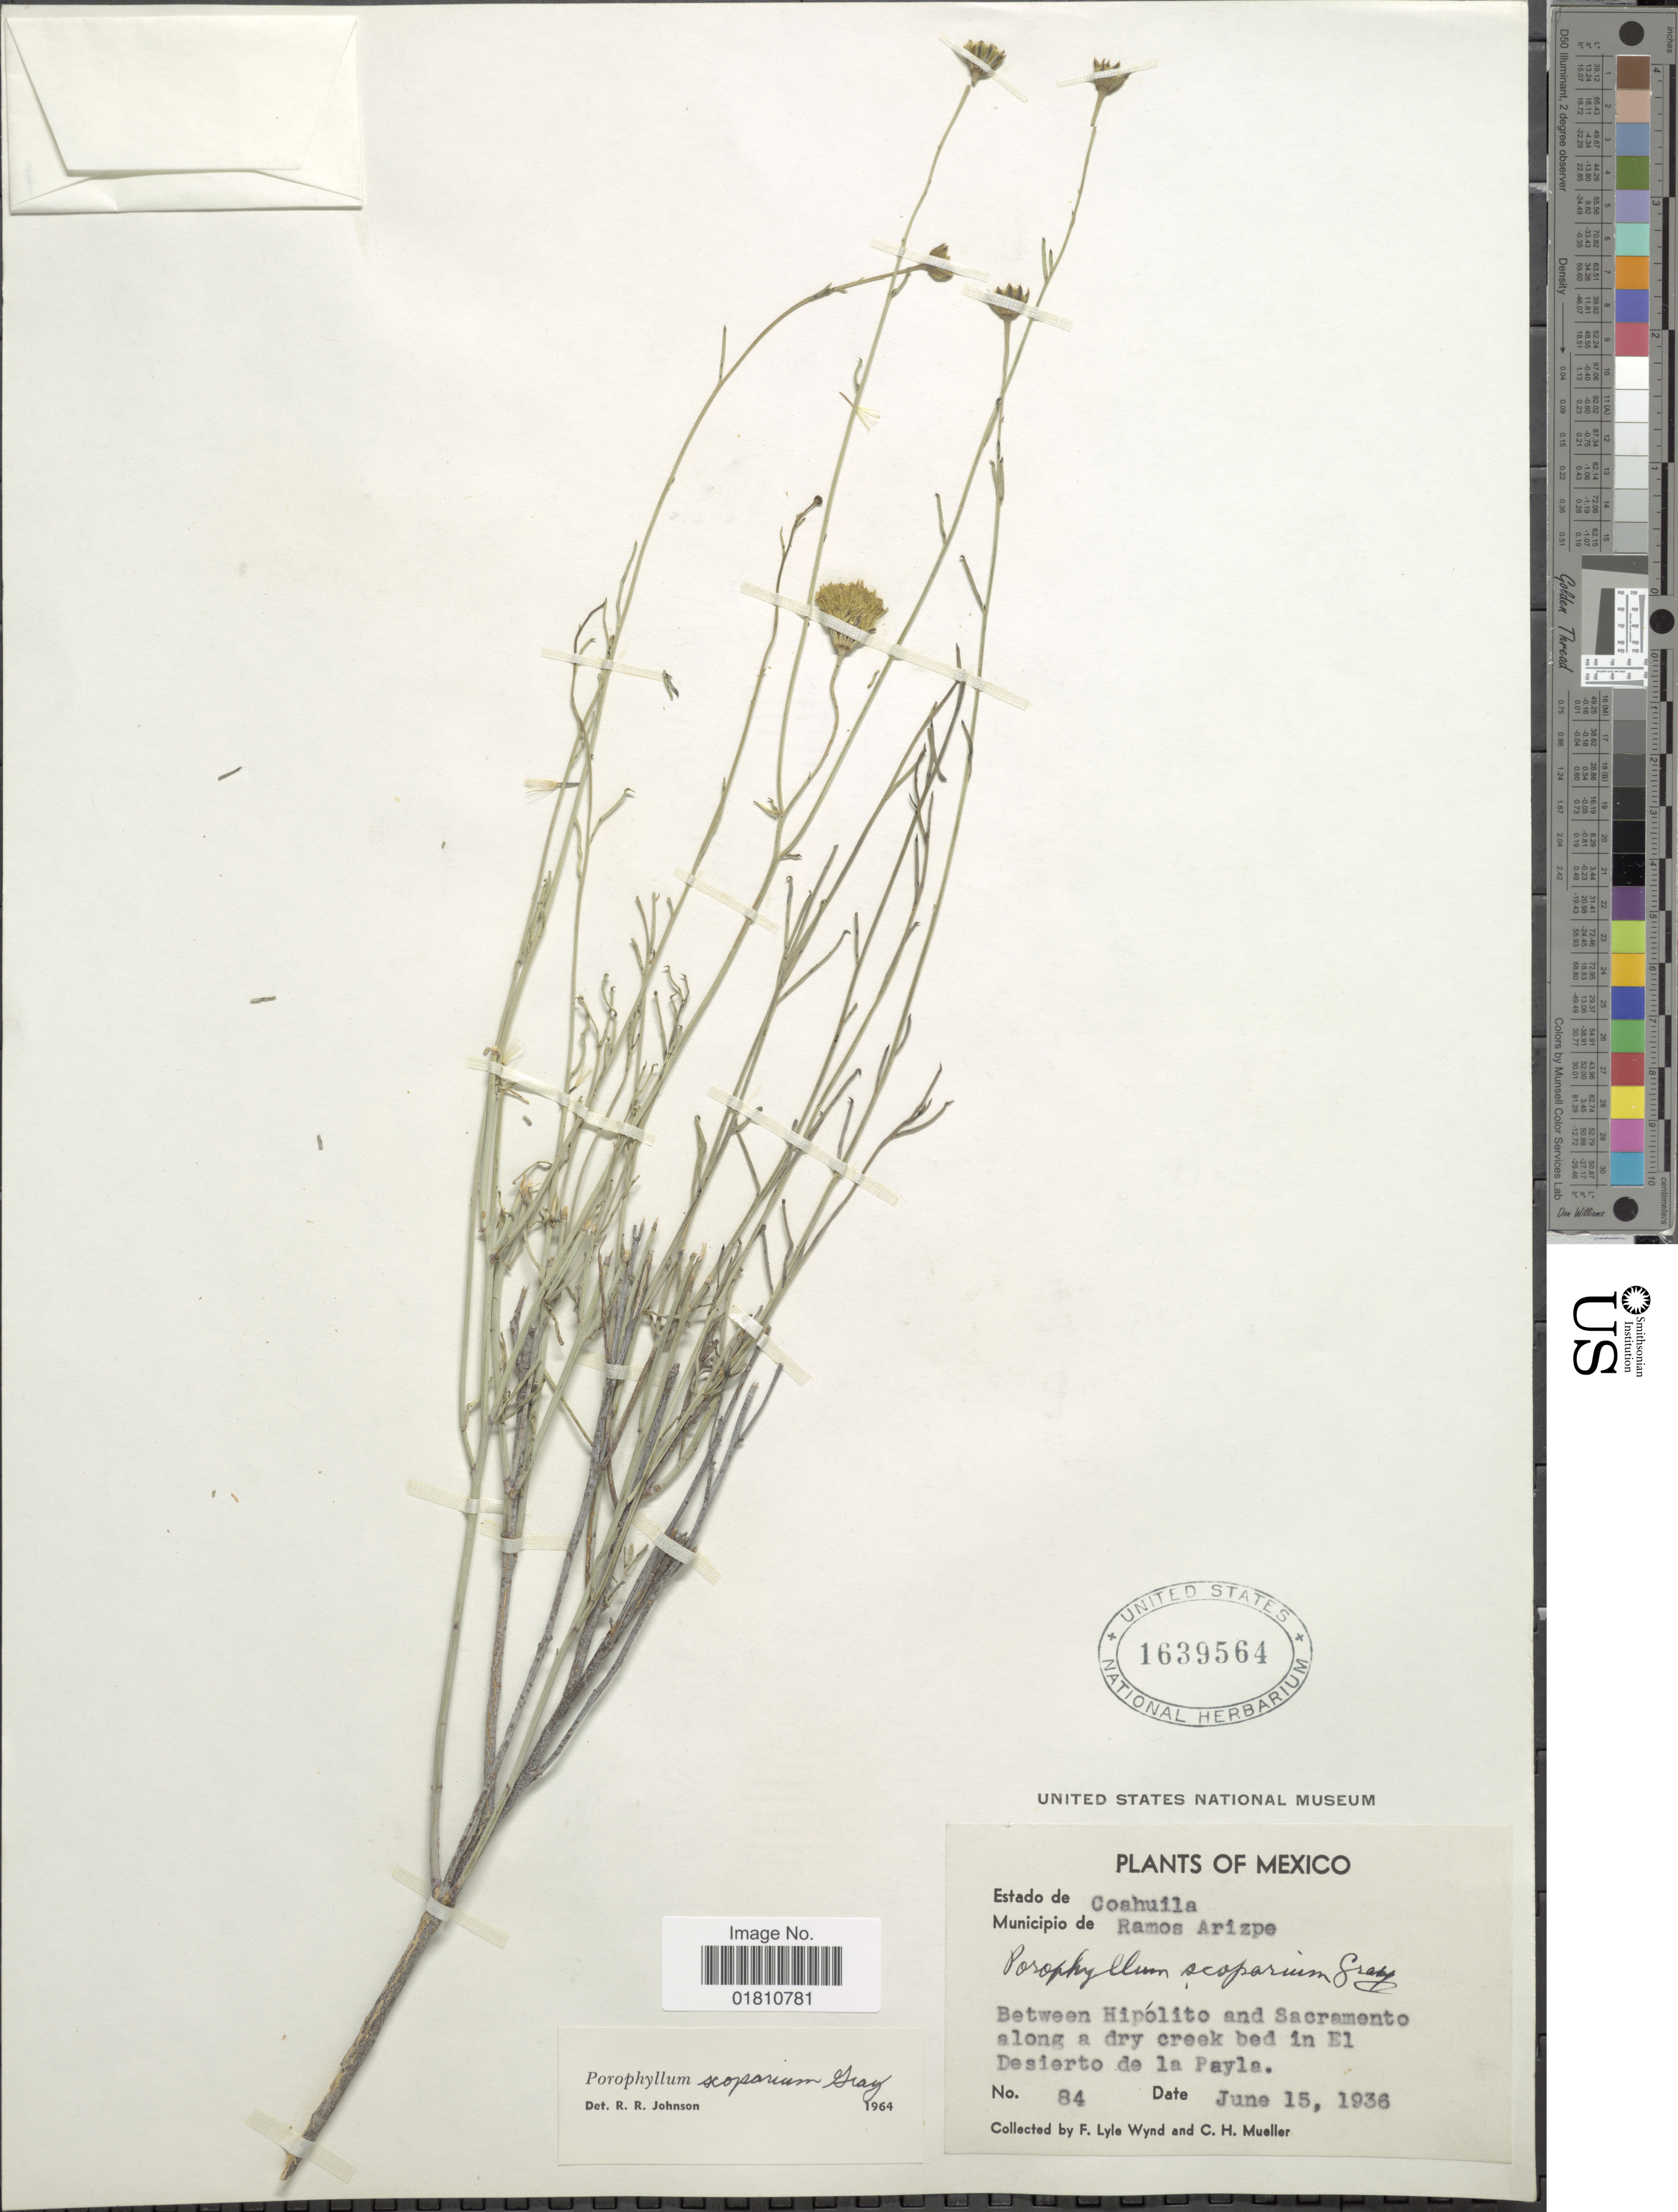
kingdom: Plantae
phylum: Tracheophyta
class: Magnoliopsida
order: Asterales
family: Asteraceae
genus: Porophyllum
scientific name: Porophyllum scoparium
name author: A. Gray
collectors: F. L. Wynd & C. H. Mueller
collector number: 84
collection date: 1936-06-15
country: Mexico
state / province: Coahuila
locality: Municipio de Ramos Arizpe, between Hipolito and Sacramento along a dry creek bed in El Desierto de la Payla.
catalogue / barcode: US 1639564